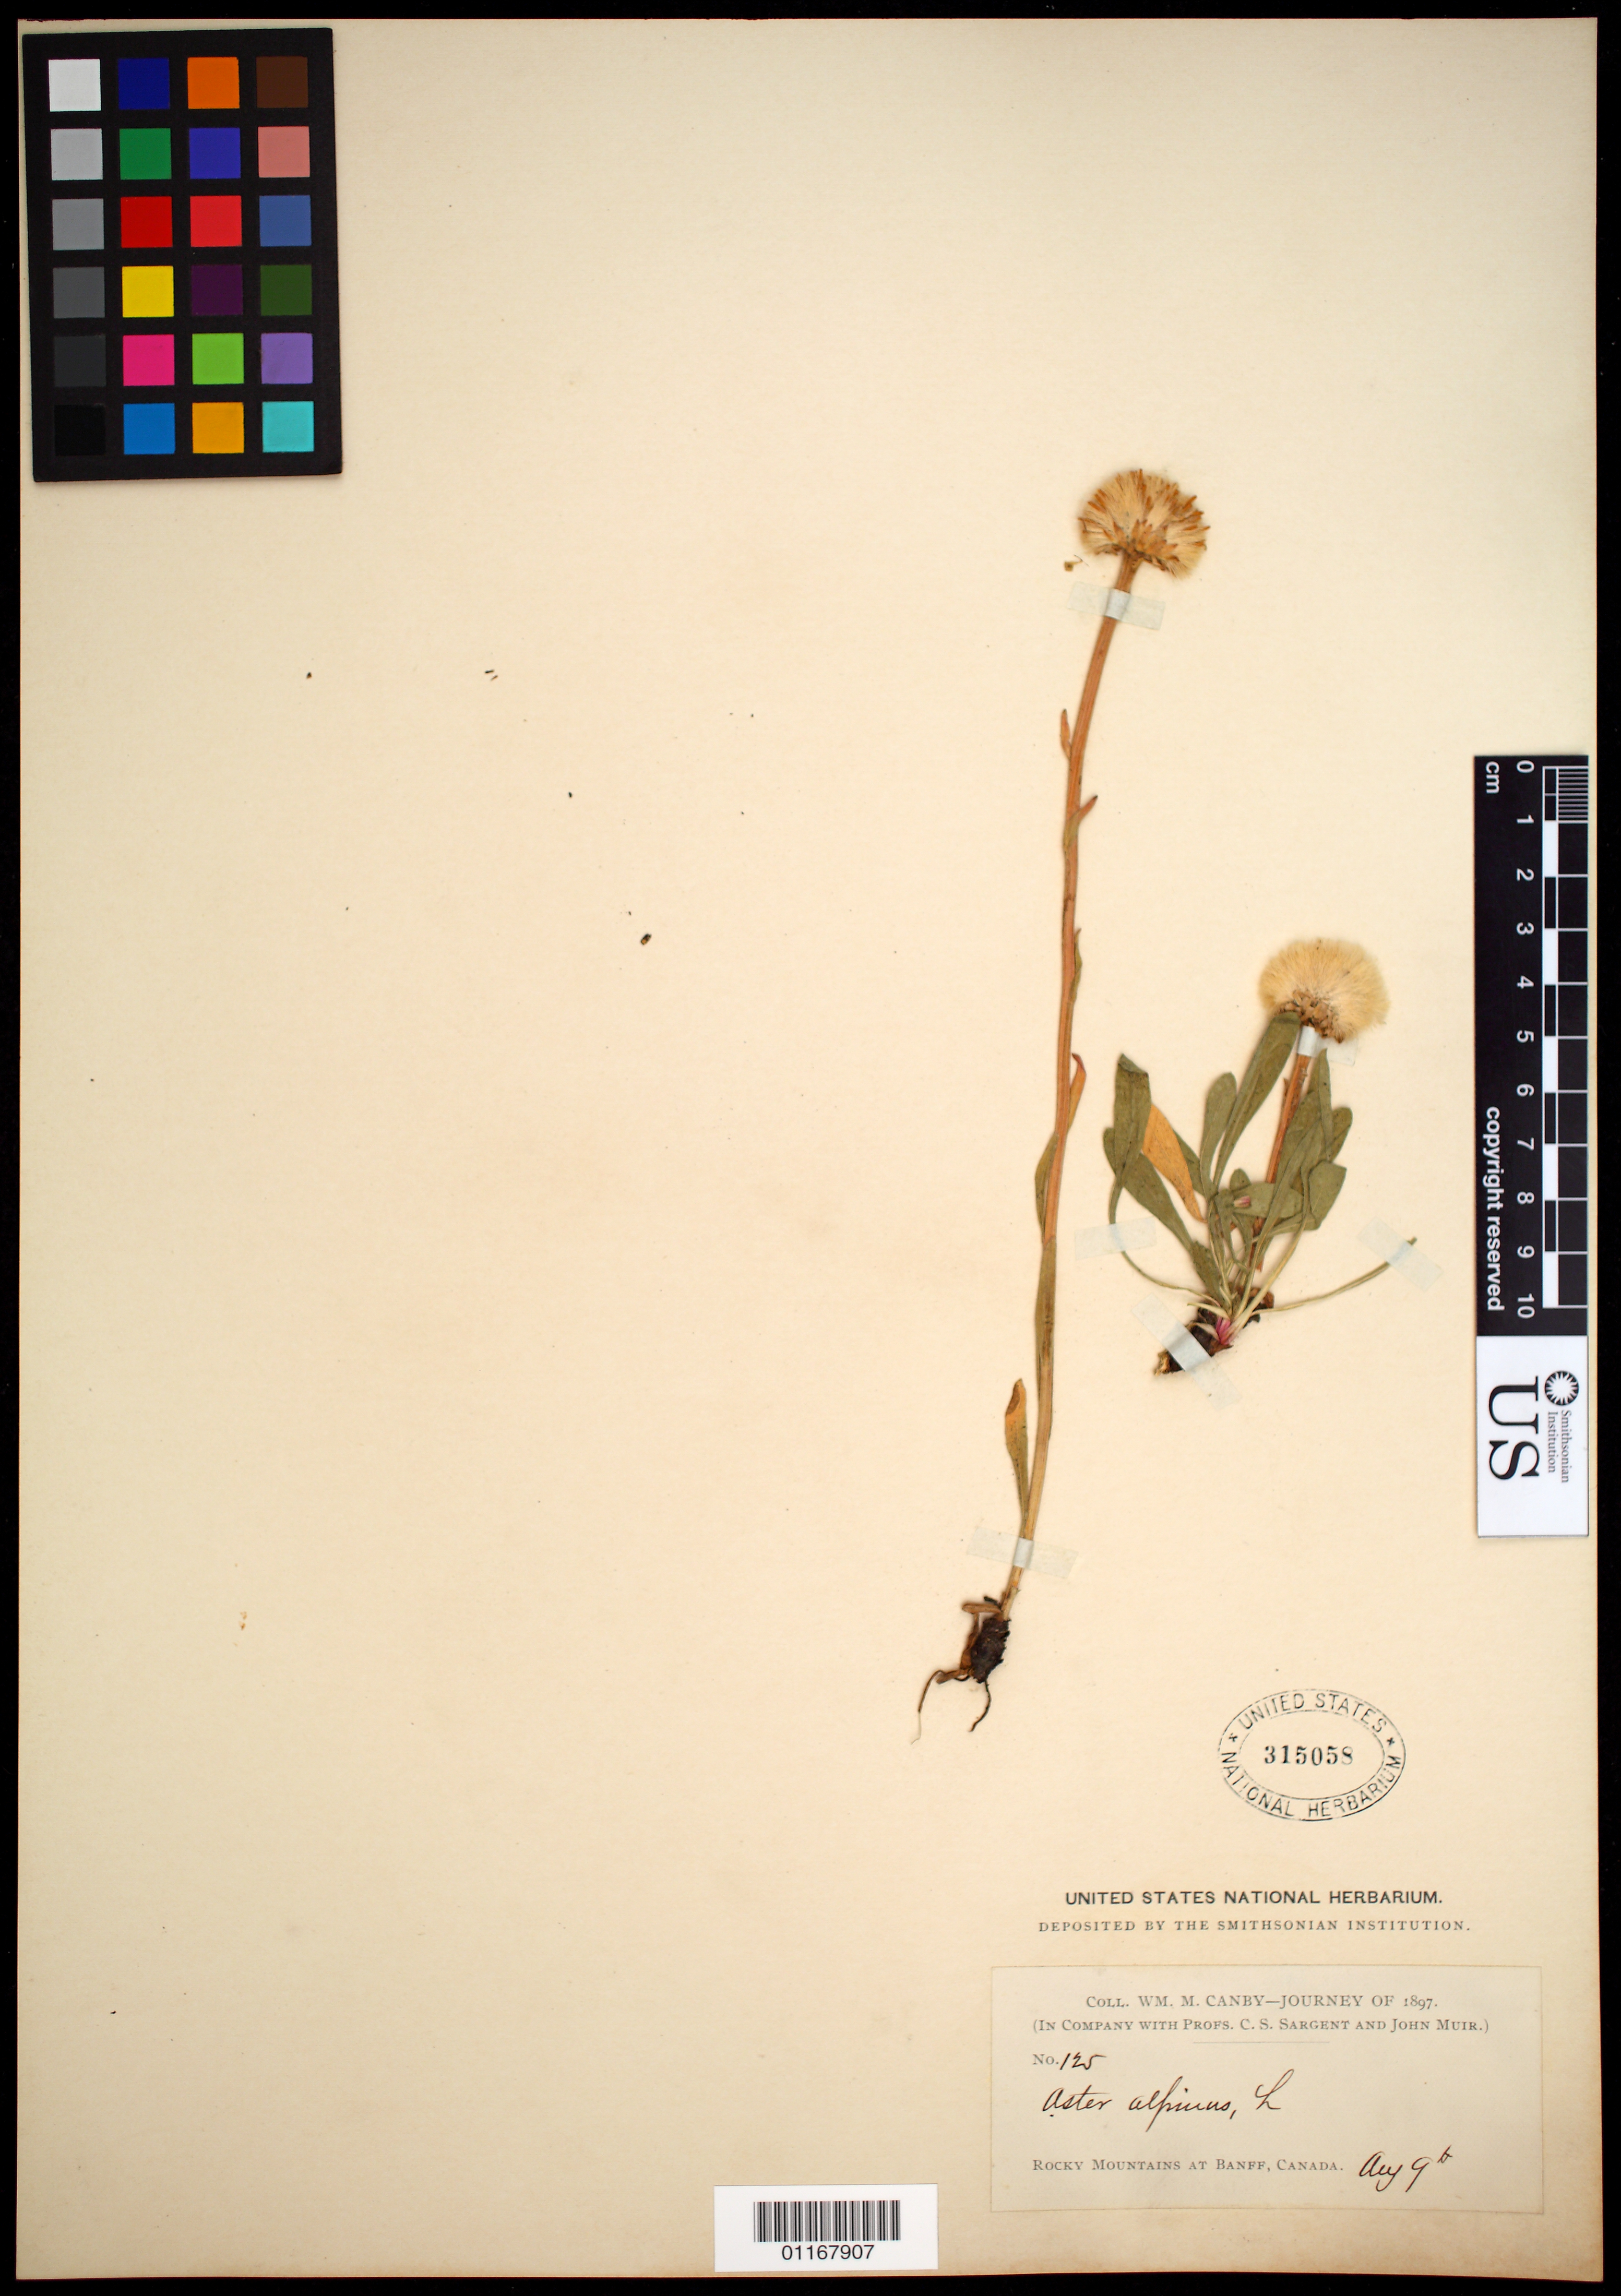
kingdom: Plantae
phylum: Tracheophyta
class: Magnoliopsida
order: Asterales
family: Asteraceae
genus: Aster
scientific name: Aster alpinus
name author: L.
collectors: W. M. Canby, C. S. Sargent & J. Muir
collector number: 125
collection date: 1897-08-11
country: Canada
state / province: Alberta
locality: Rocky Mts. at Banff.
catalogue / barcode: US 315058